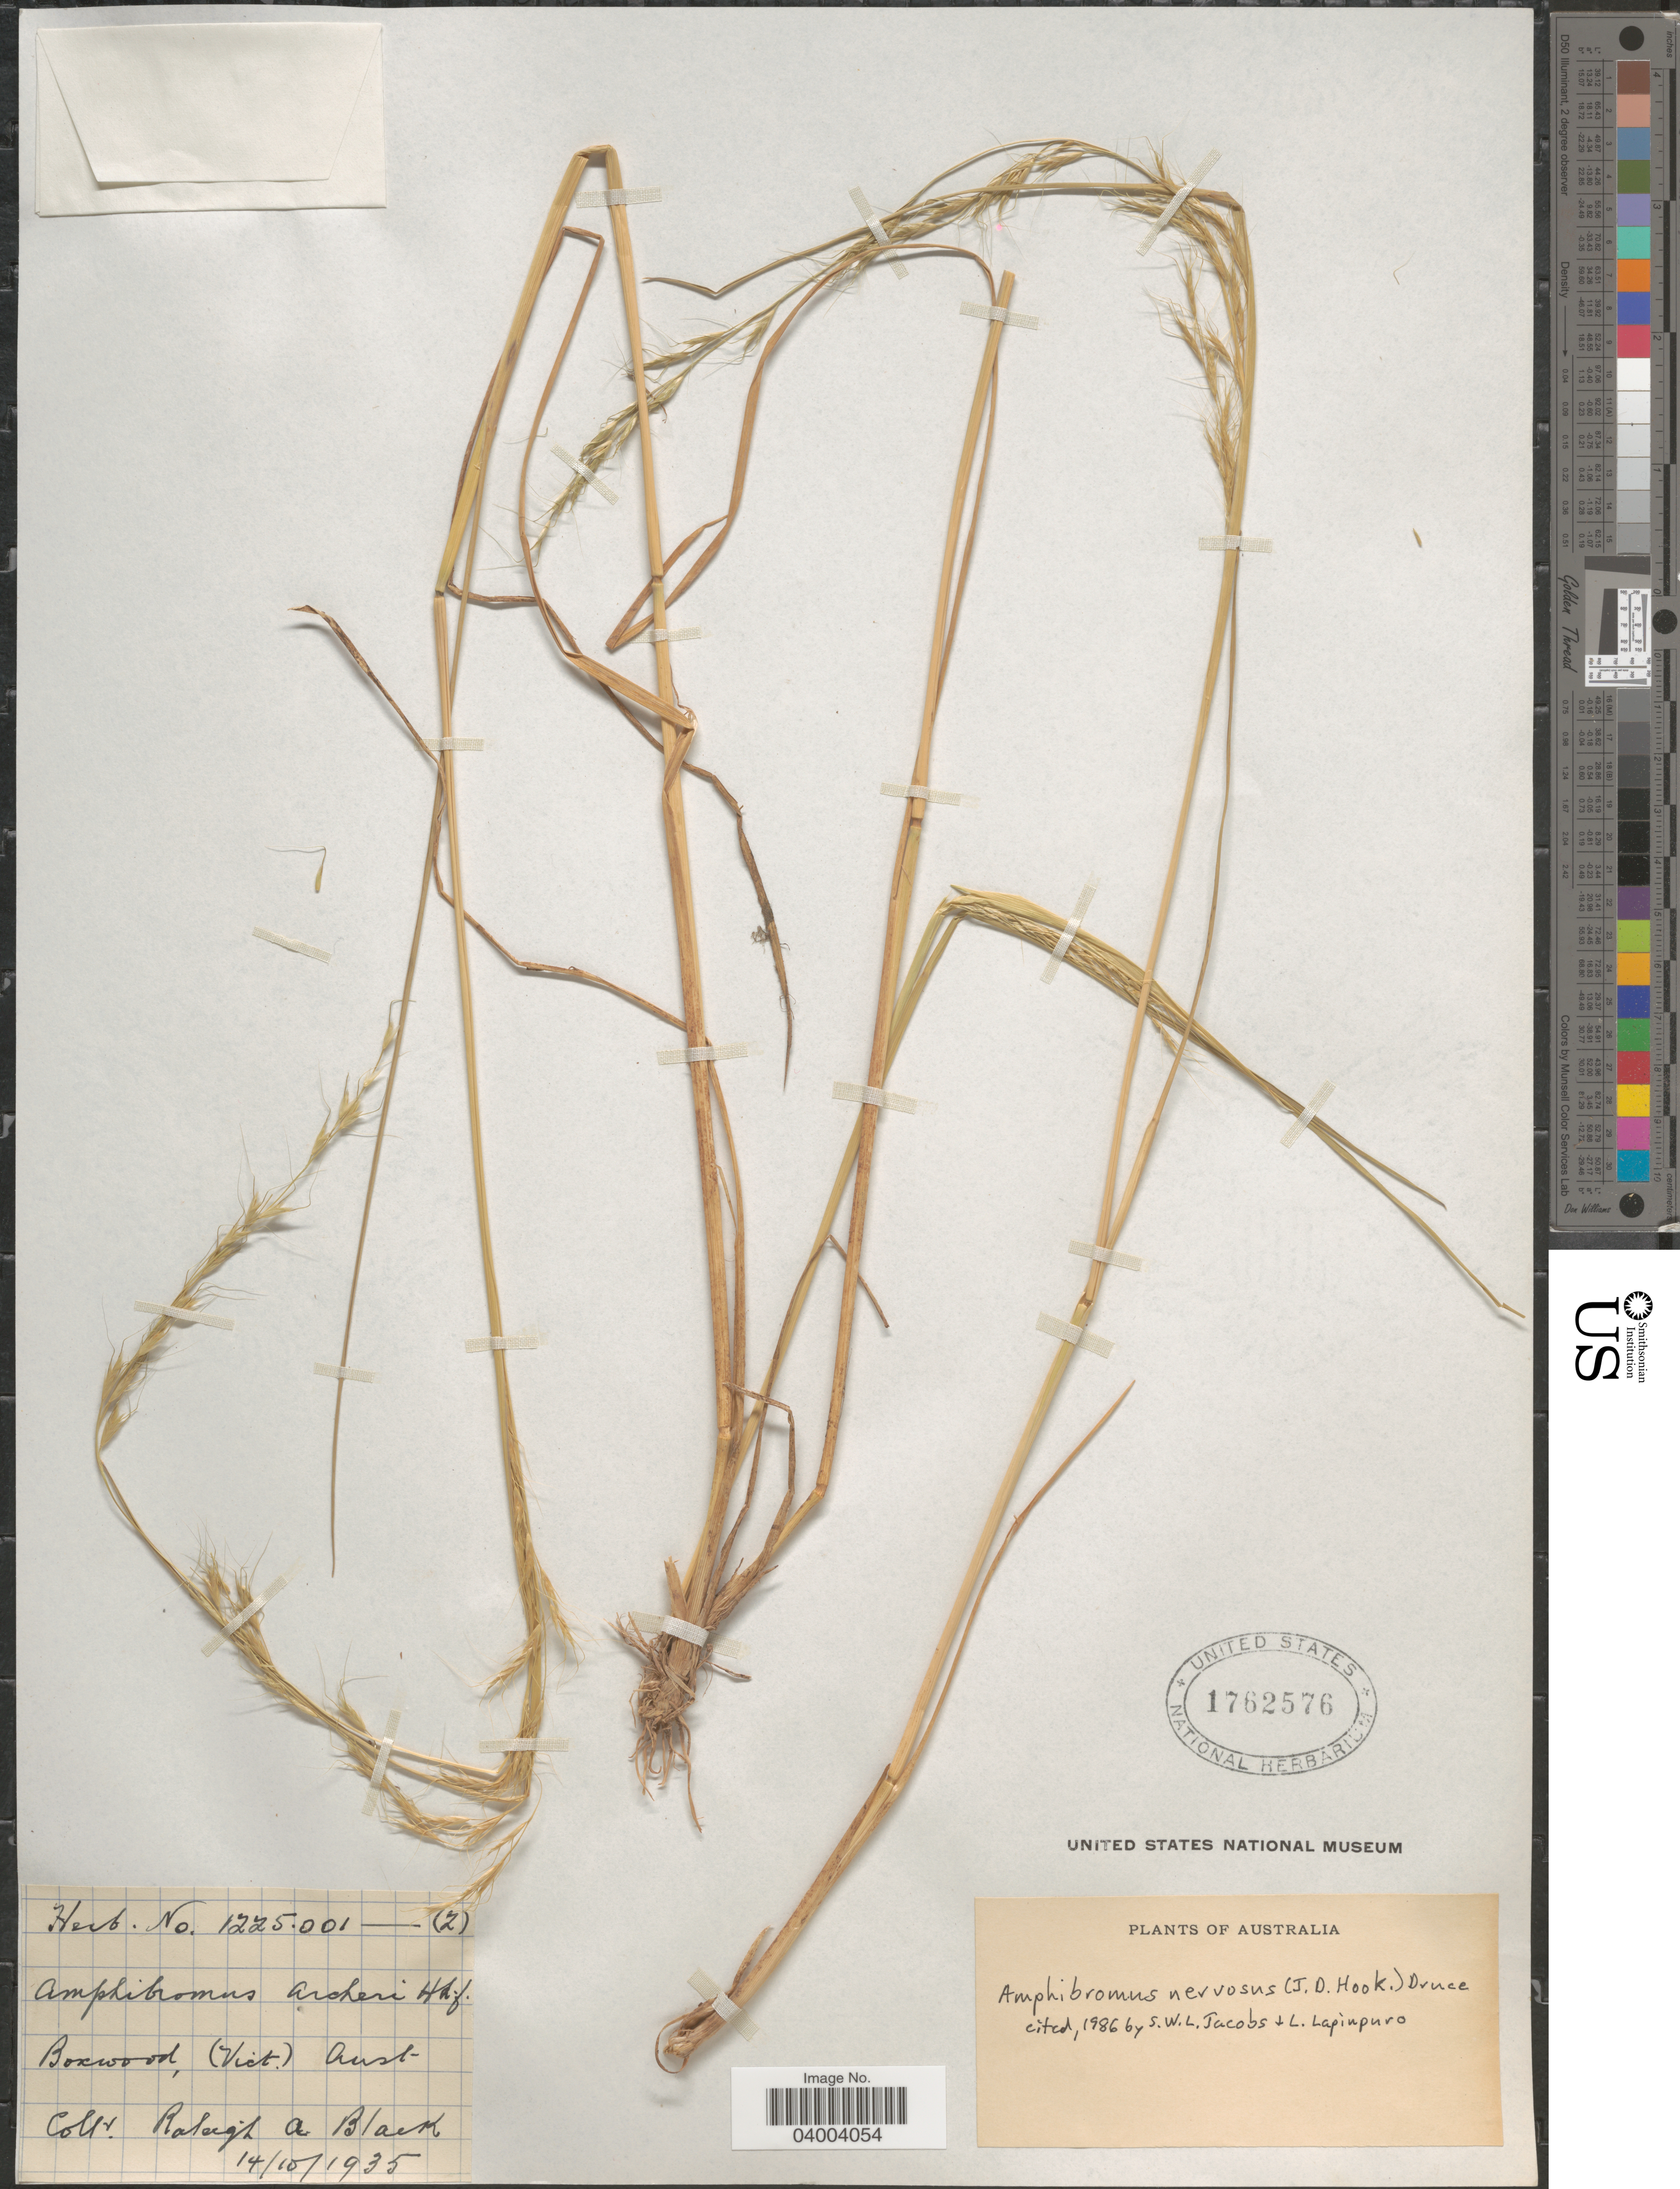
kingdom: Plantae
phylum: Tracheophyta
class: Liliopsida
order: Poales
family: Poaceae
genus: Amphibromus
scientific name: Amphibromus nervosus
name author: (Hook. f.) Baill.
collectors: R. A. Black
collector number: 1225.001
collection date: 1935-10-14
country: Australia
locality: Boxwood, (Vict.) Aust.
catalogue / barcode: US 1762576